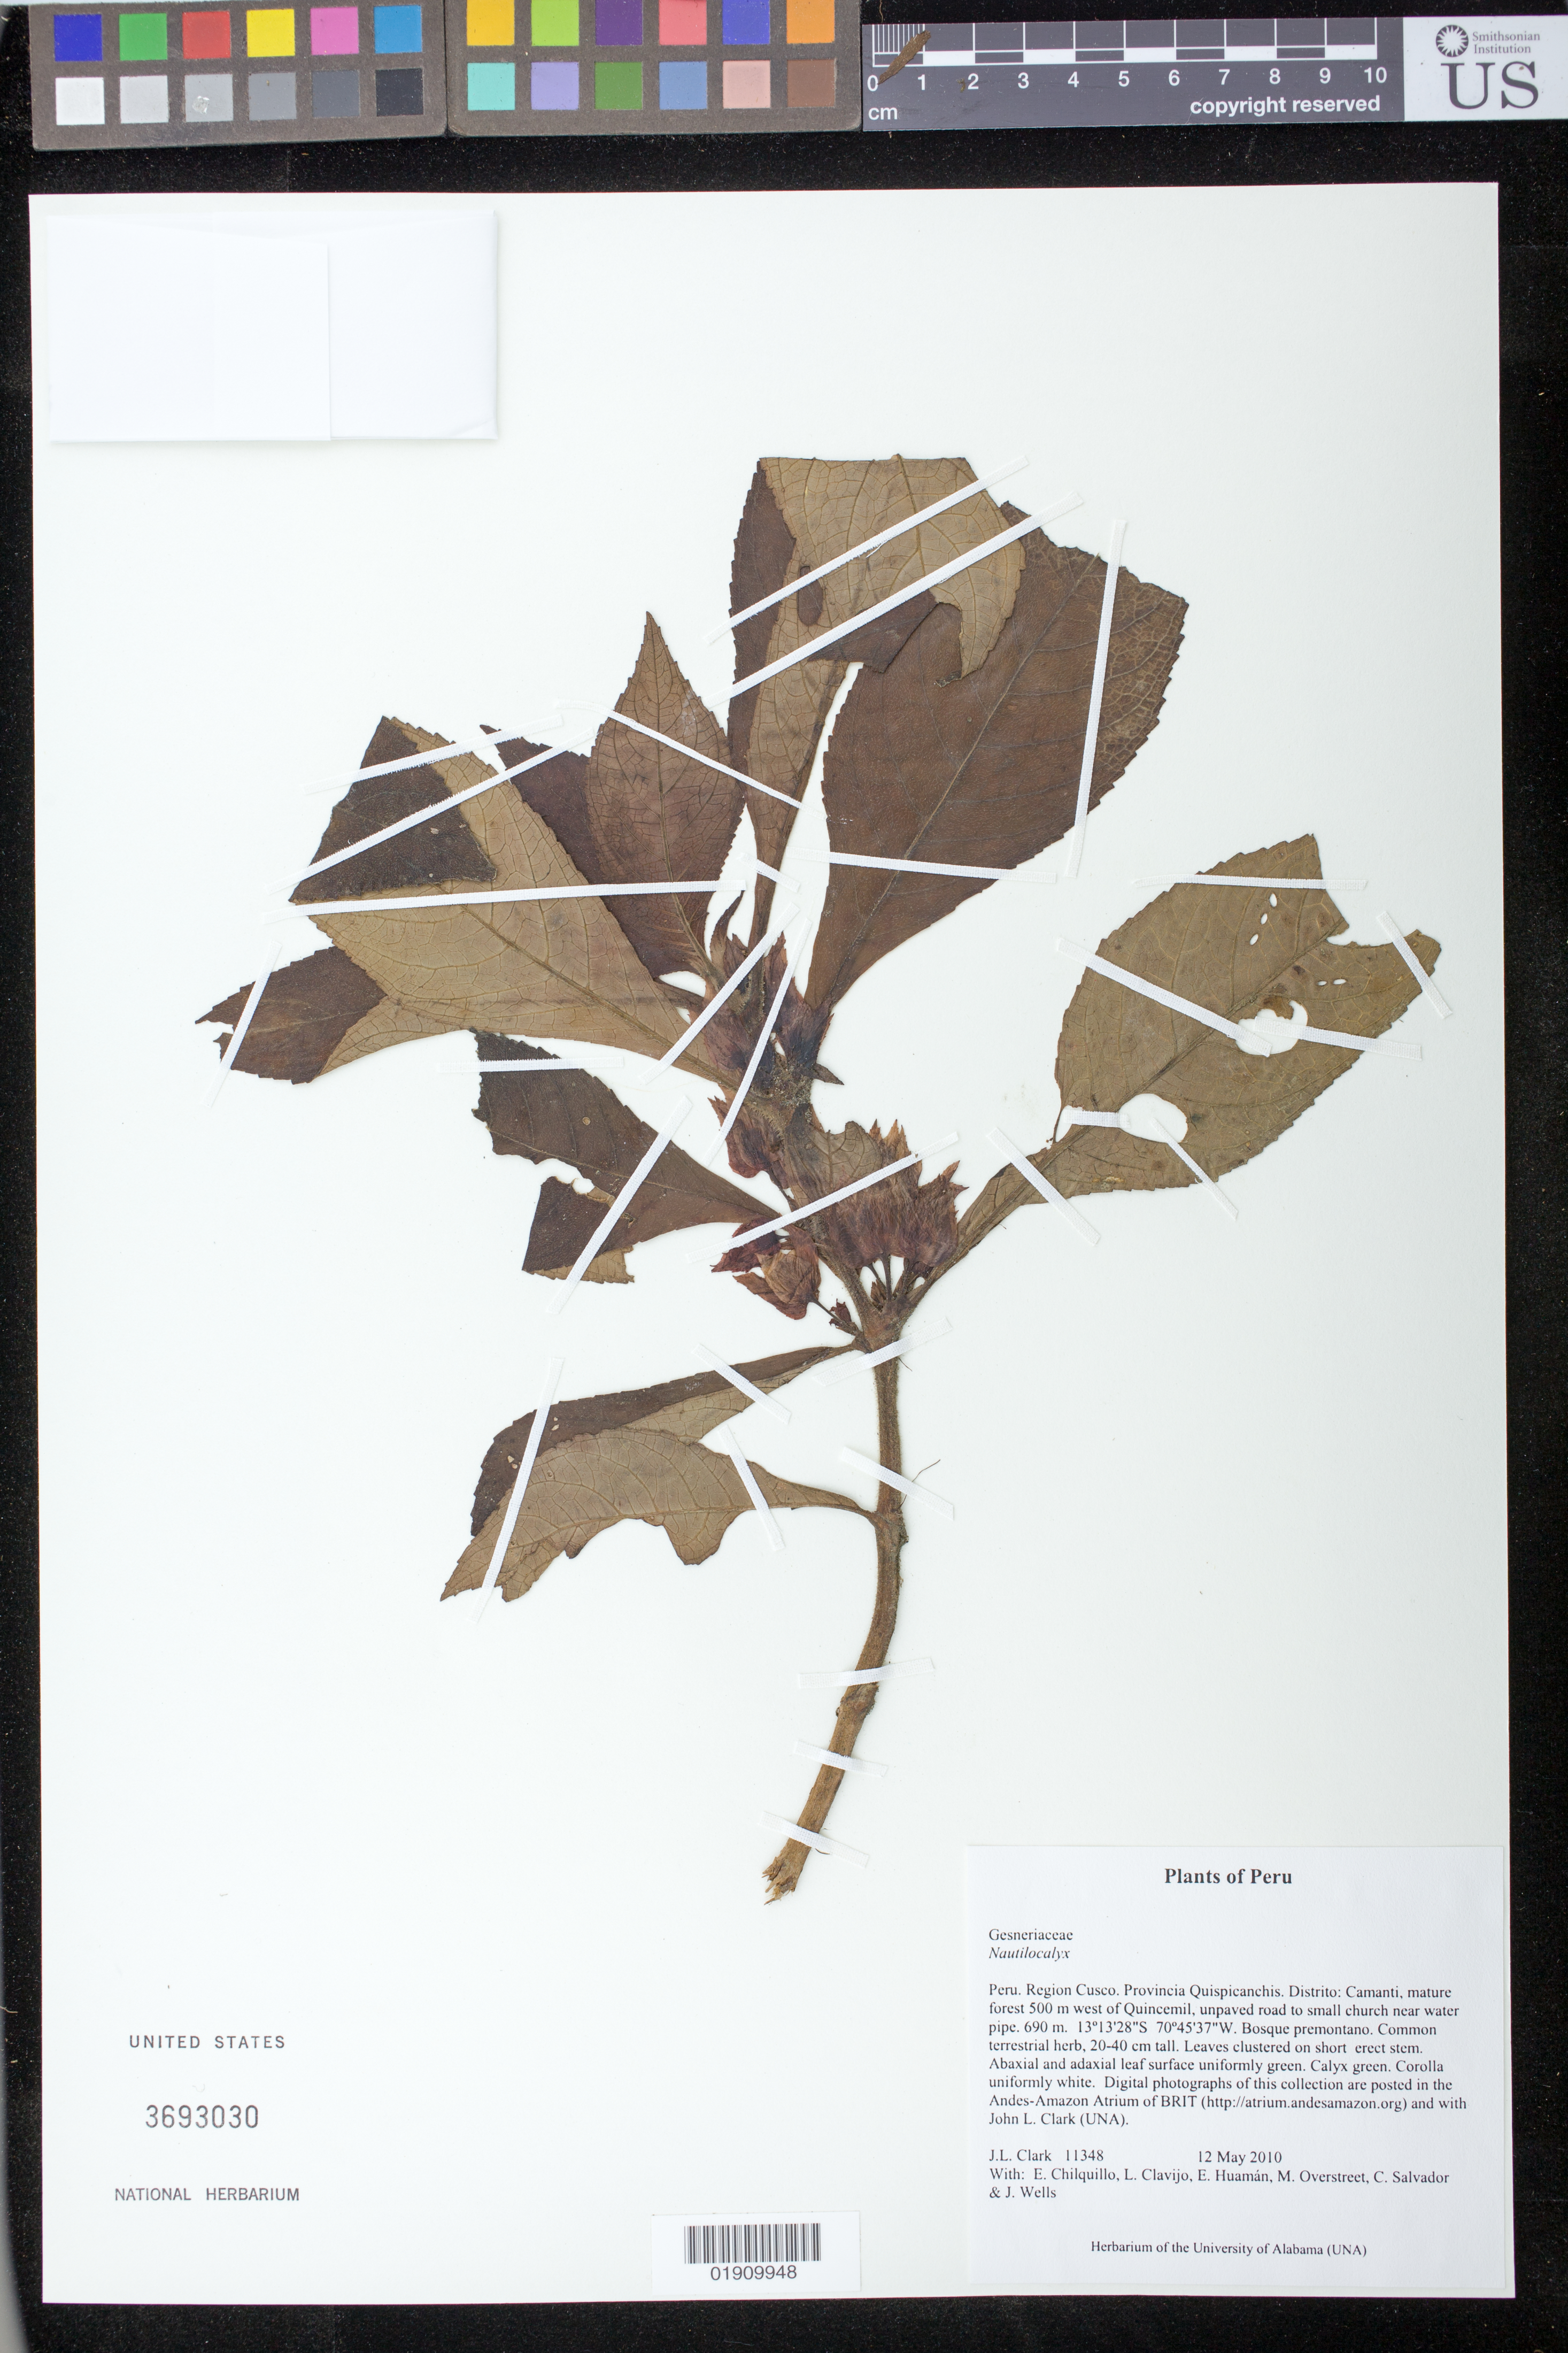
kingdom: Plantae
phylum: Tracheophyta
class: Magnoliopsida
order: Lamiales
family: Gesneriaceae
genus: Nautilocalyx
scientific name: Nautilocalyx sp.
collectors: J. L. Clark, E. Chilquillo, L. Clavijo, E. Huamán, M. Overstreet, C. Salvador & J. Wells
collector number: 11348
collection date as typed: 12 May 2010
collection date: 2010-05-12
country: Peru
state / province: Cusco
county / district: Quispicanchis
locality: Peru. Region Cusco. Provincia Quispicanchis. Distrito: Camanti, mature forest 500 m west of Quicemil, unpaved road to small church near water pipe.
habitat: Bosque premontano.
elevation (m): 690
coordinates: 13°13'28"S, 70°45'37"W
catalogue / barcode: US 3693030